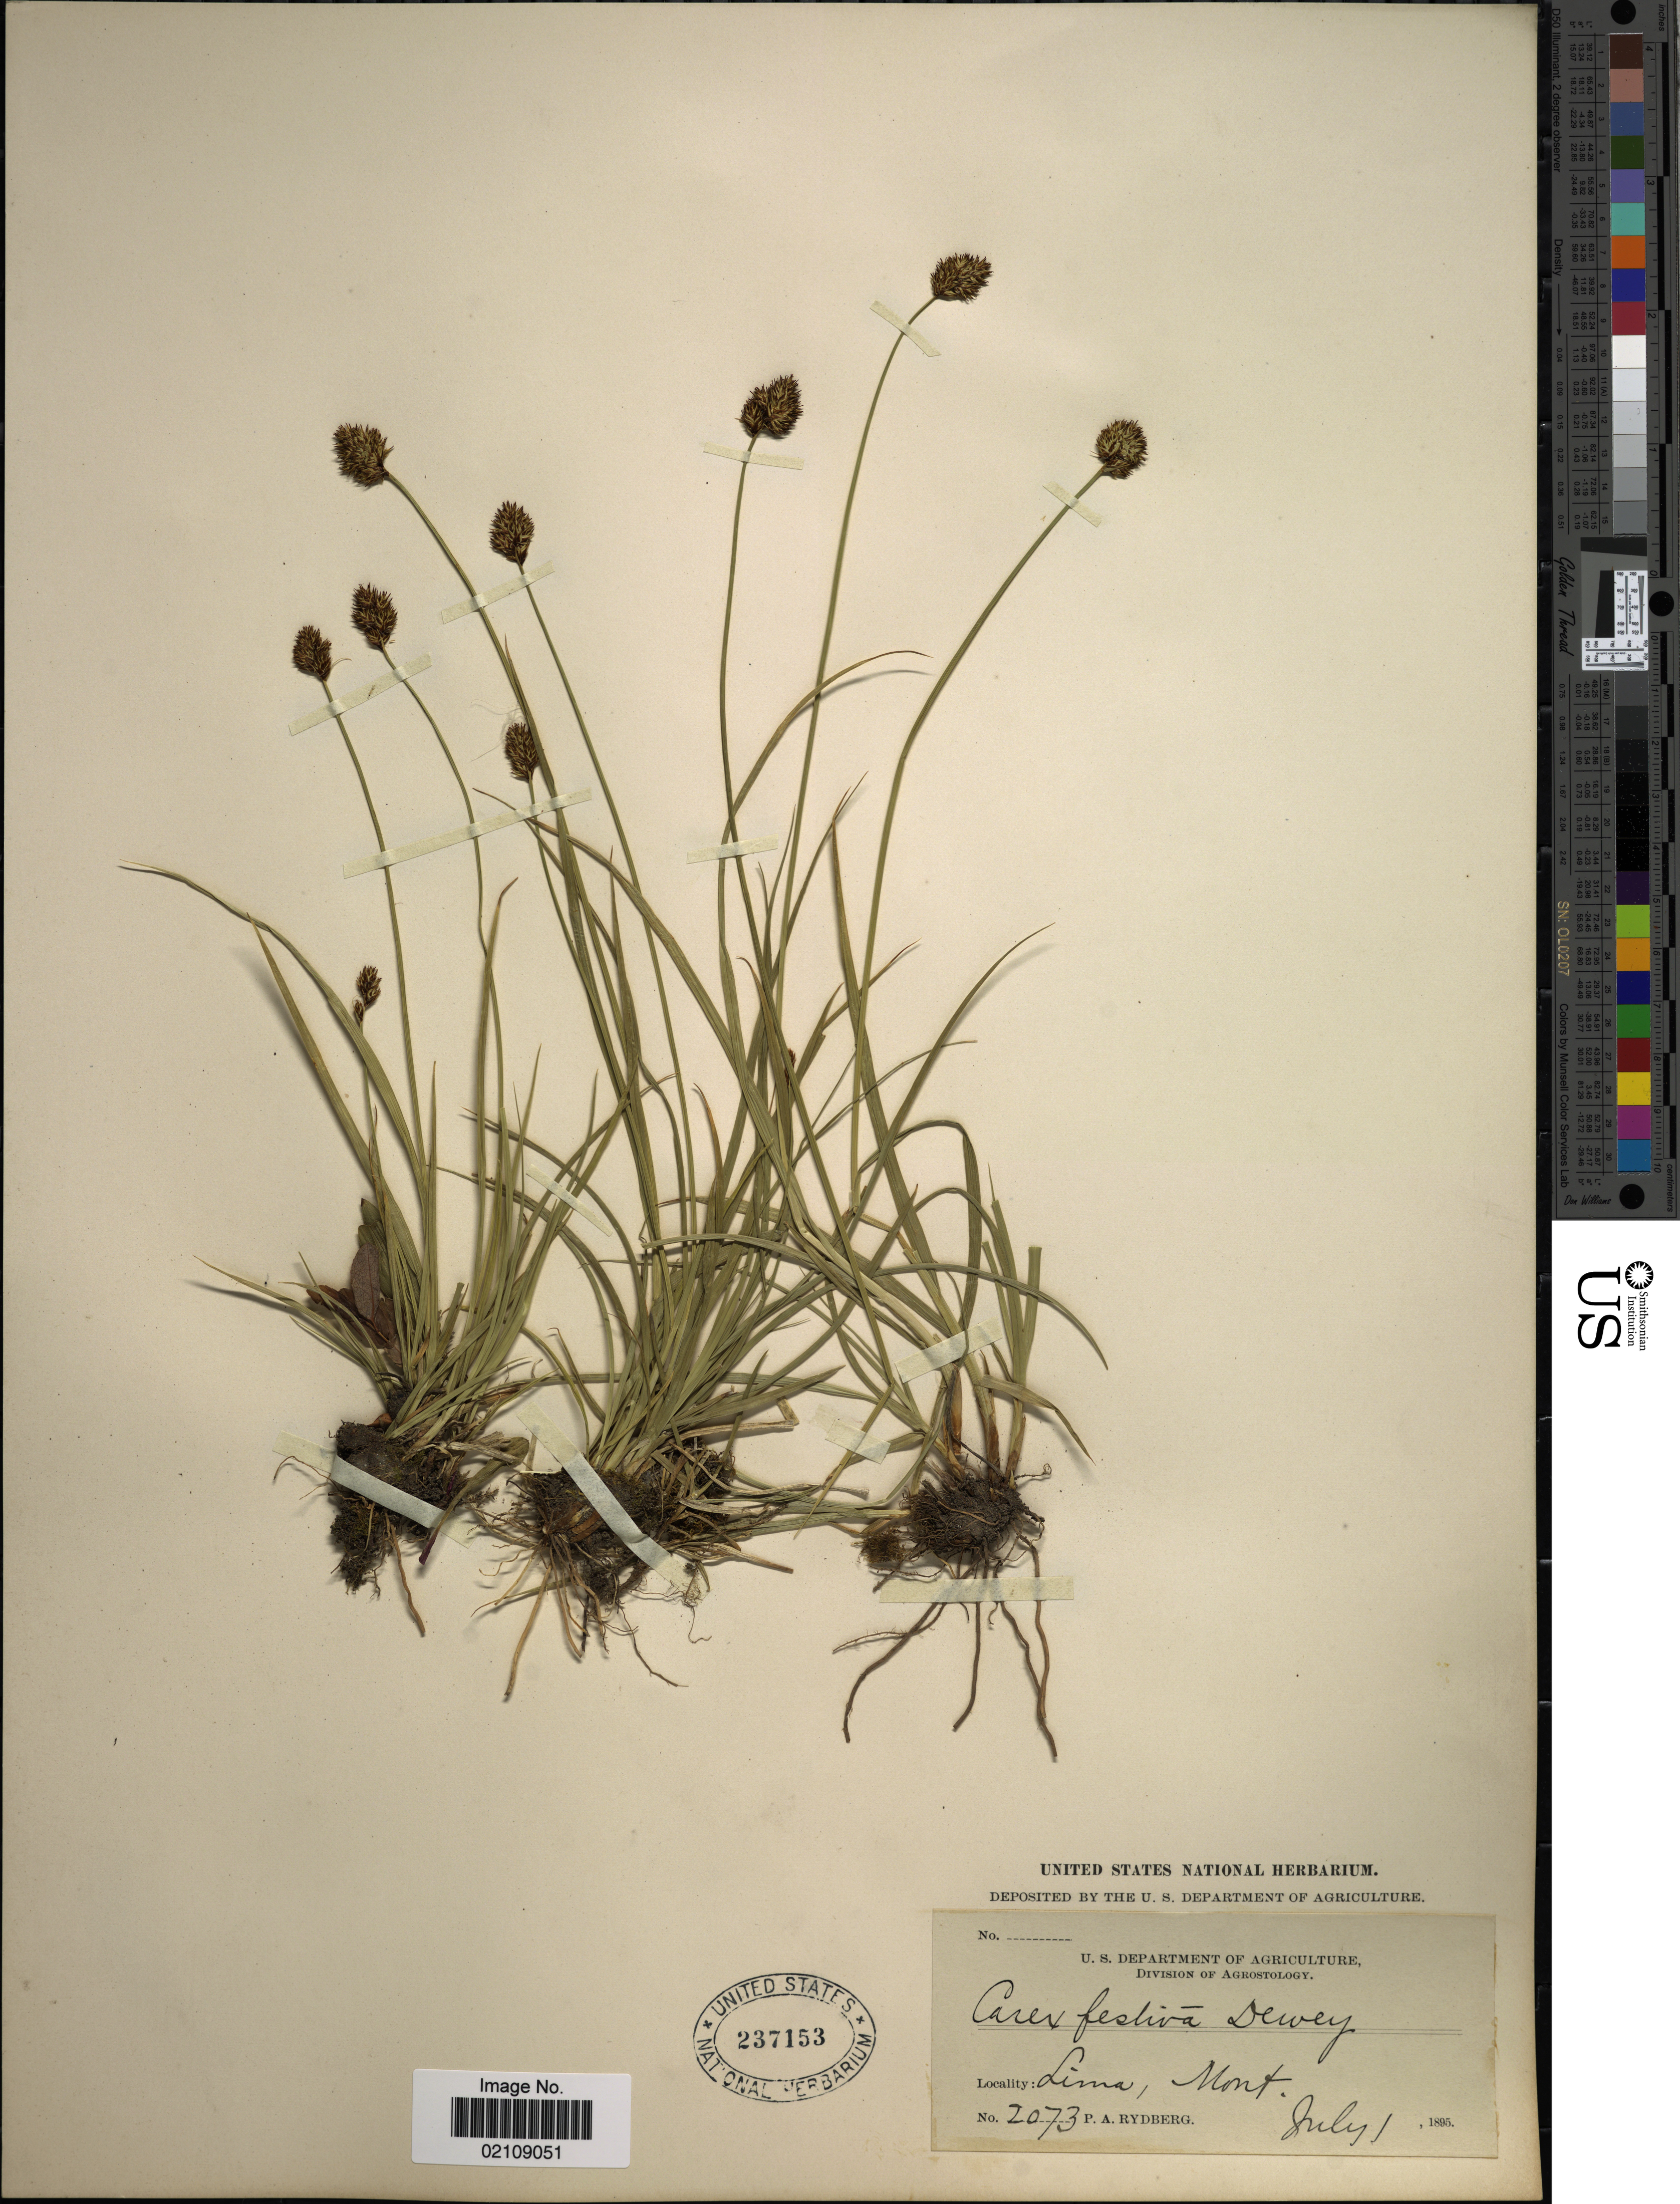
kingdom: Plantae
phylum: Tracheophyta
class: Liliopsida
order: Poales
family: Cyperaceae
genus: Carex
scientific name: Carex microptera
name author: Mack.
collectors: P. A. Rydberg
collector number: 2073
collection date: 1895-07-01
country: United States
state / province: Montana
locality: Lima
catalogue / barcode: US 237153